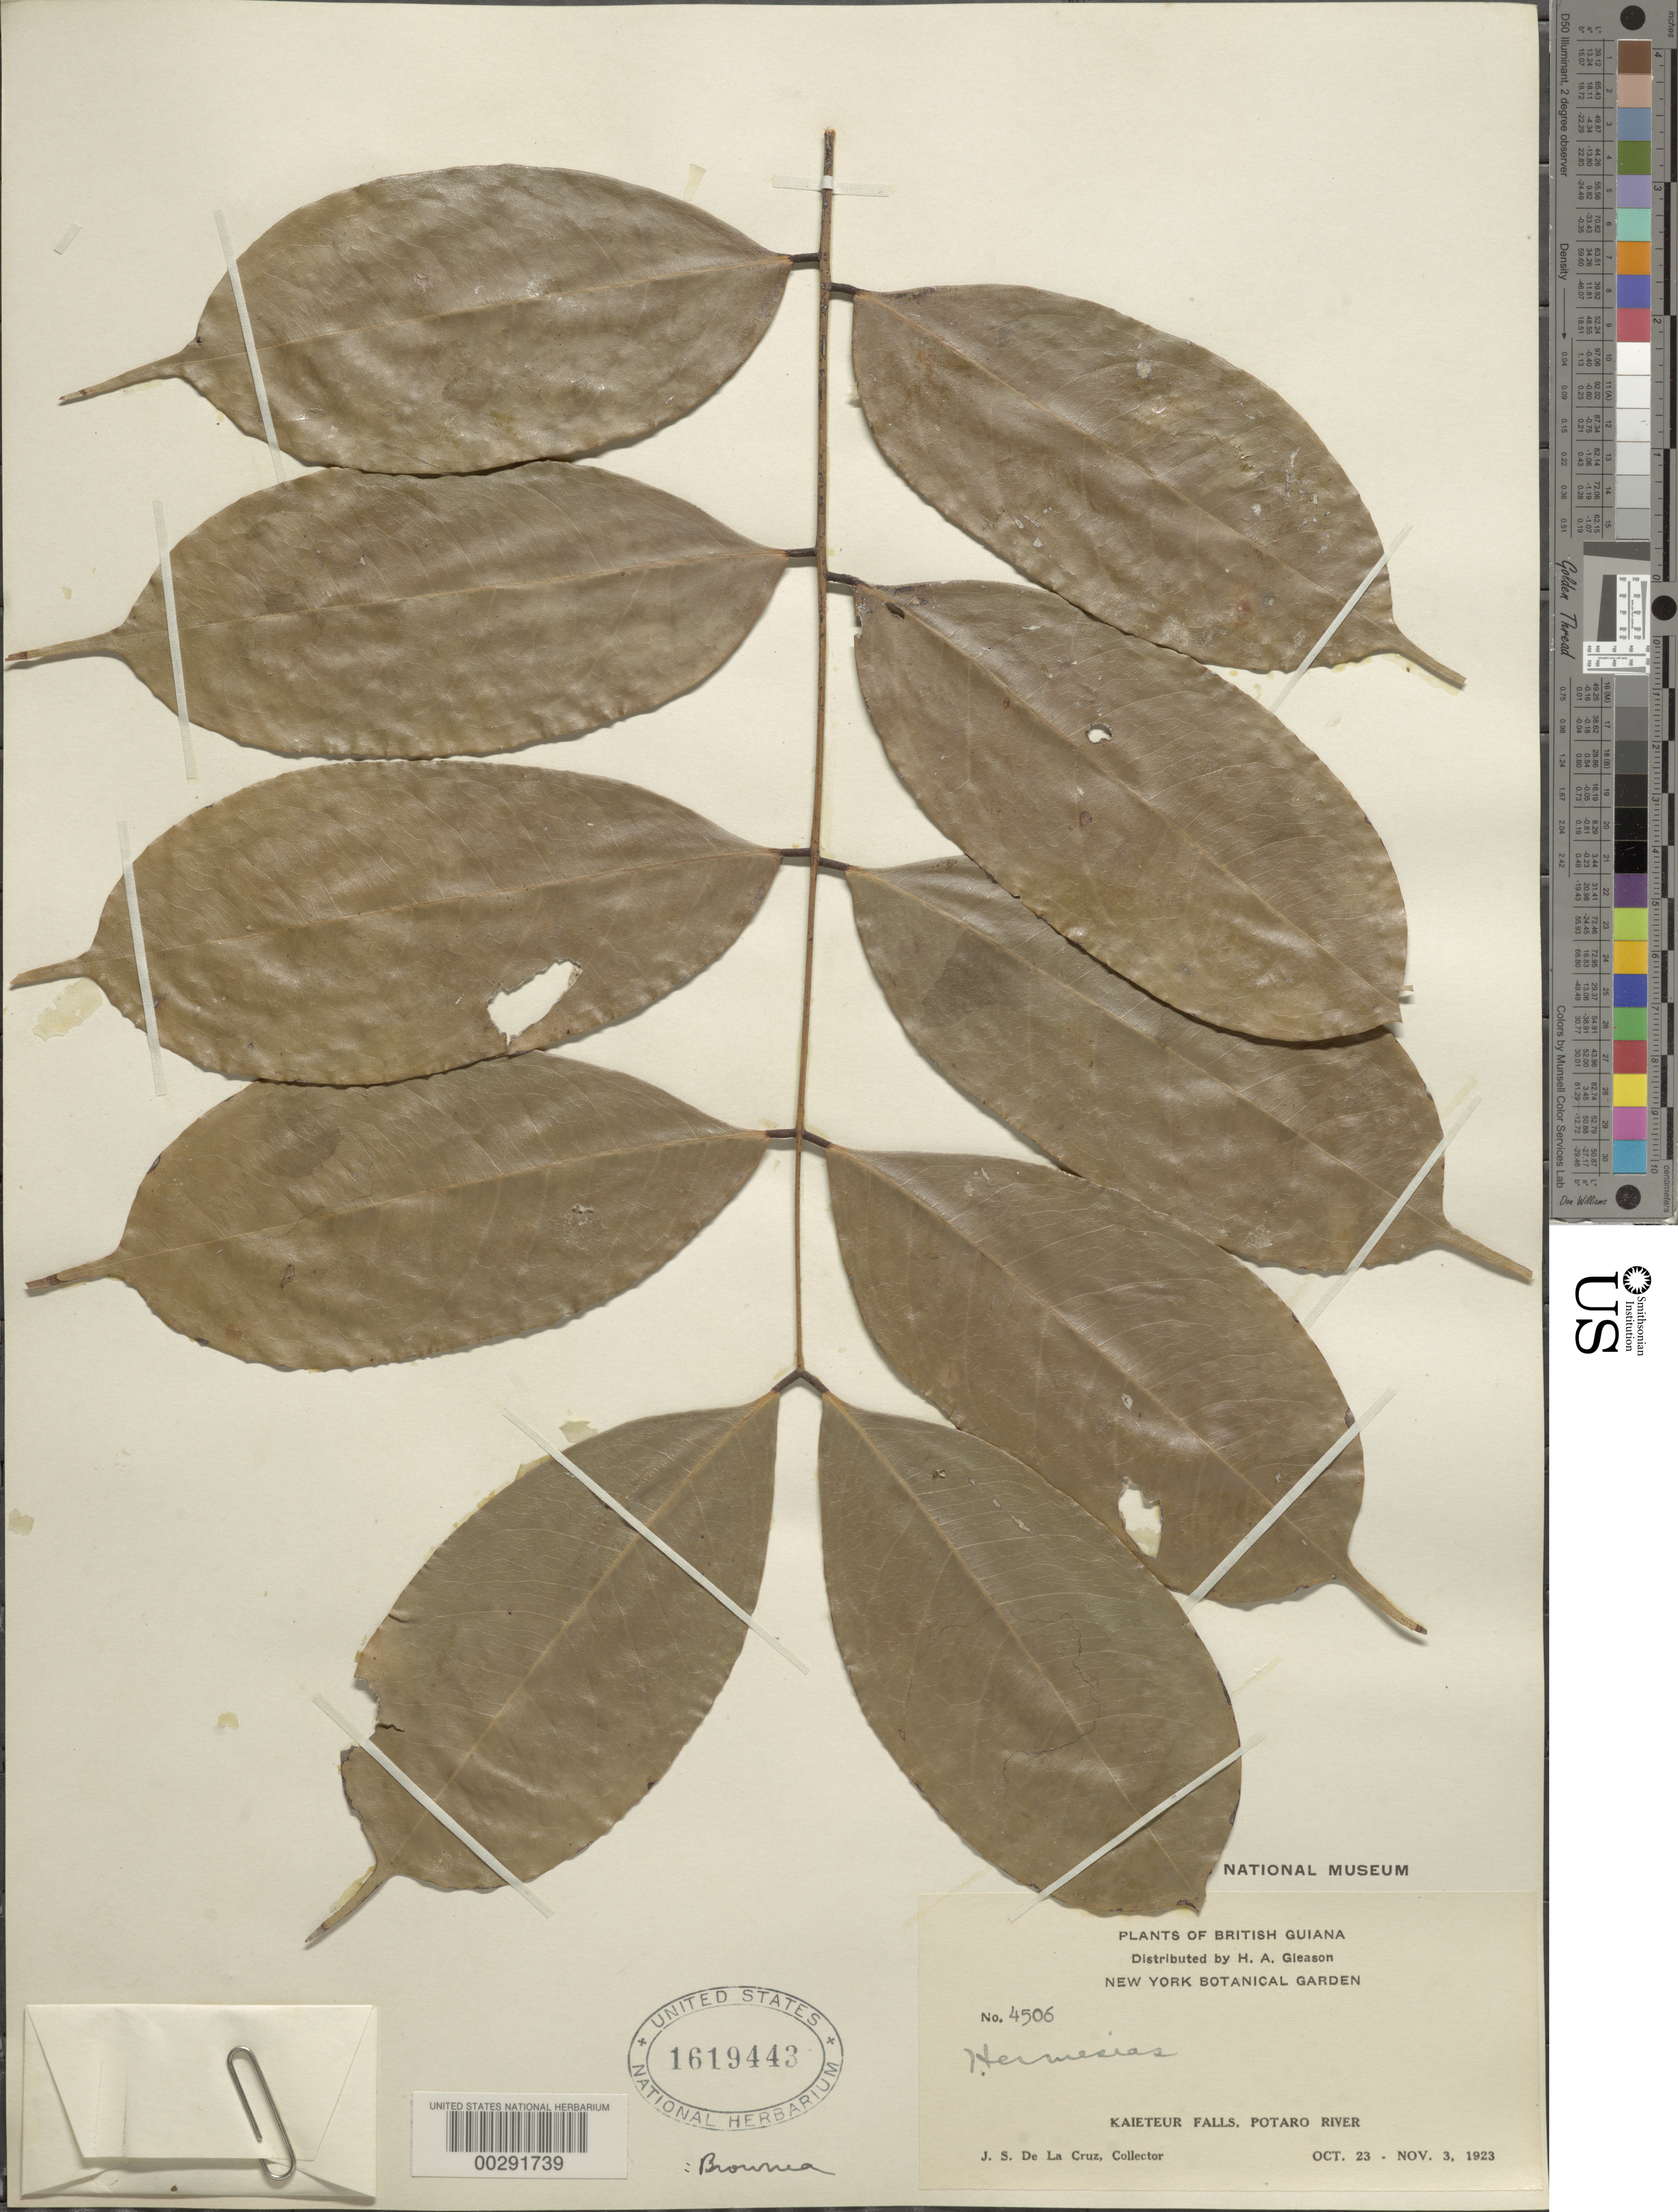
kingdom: Plantae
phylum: Tracheophyta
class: Magnoliopsida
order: Fabales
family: Fabaceae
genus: Brownea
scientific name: Brownea sp.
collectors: J. S. de la Cruz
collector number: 4506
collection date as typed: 23 Oct 1923 to 03 Nov 1923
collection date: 1923-10-23/1923-11-03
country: Guyana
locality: Kaieteur falls, potaro river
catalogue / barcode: US 1619443